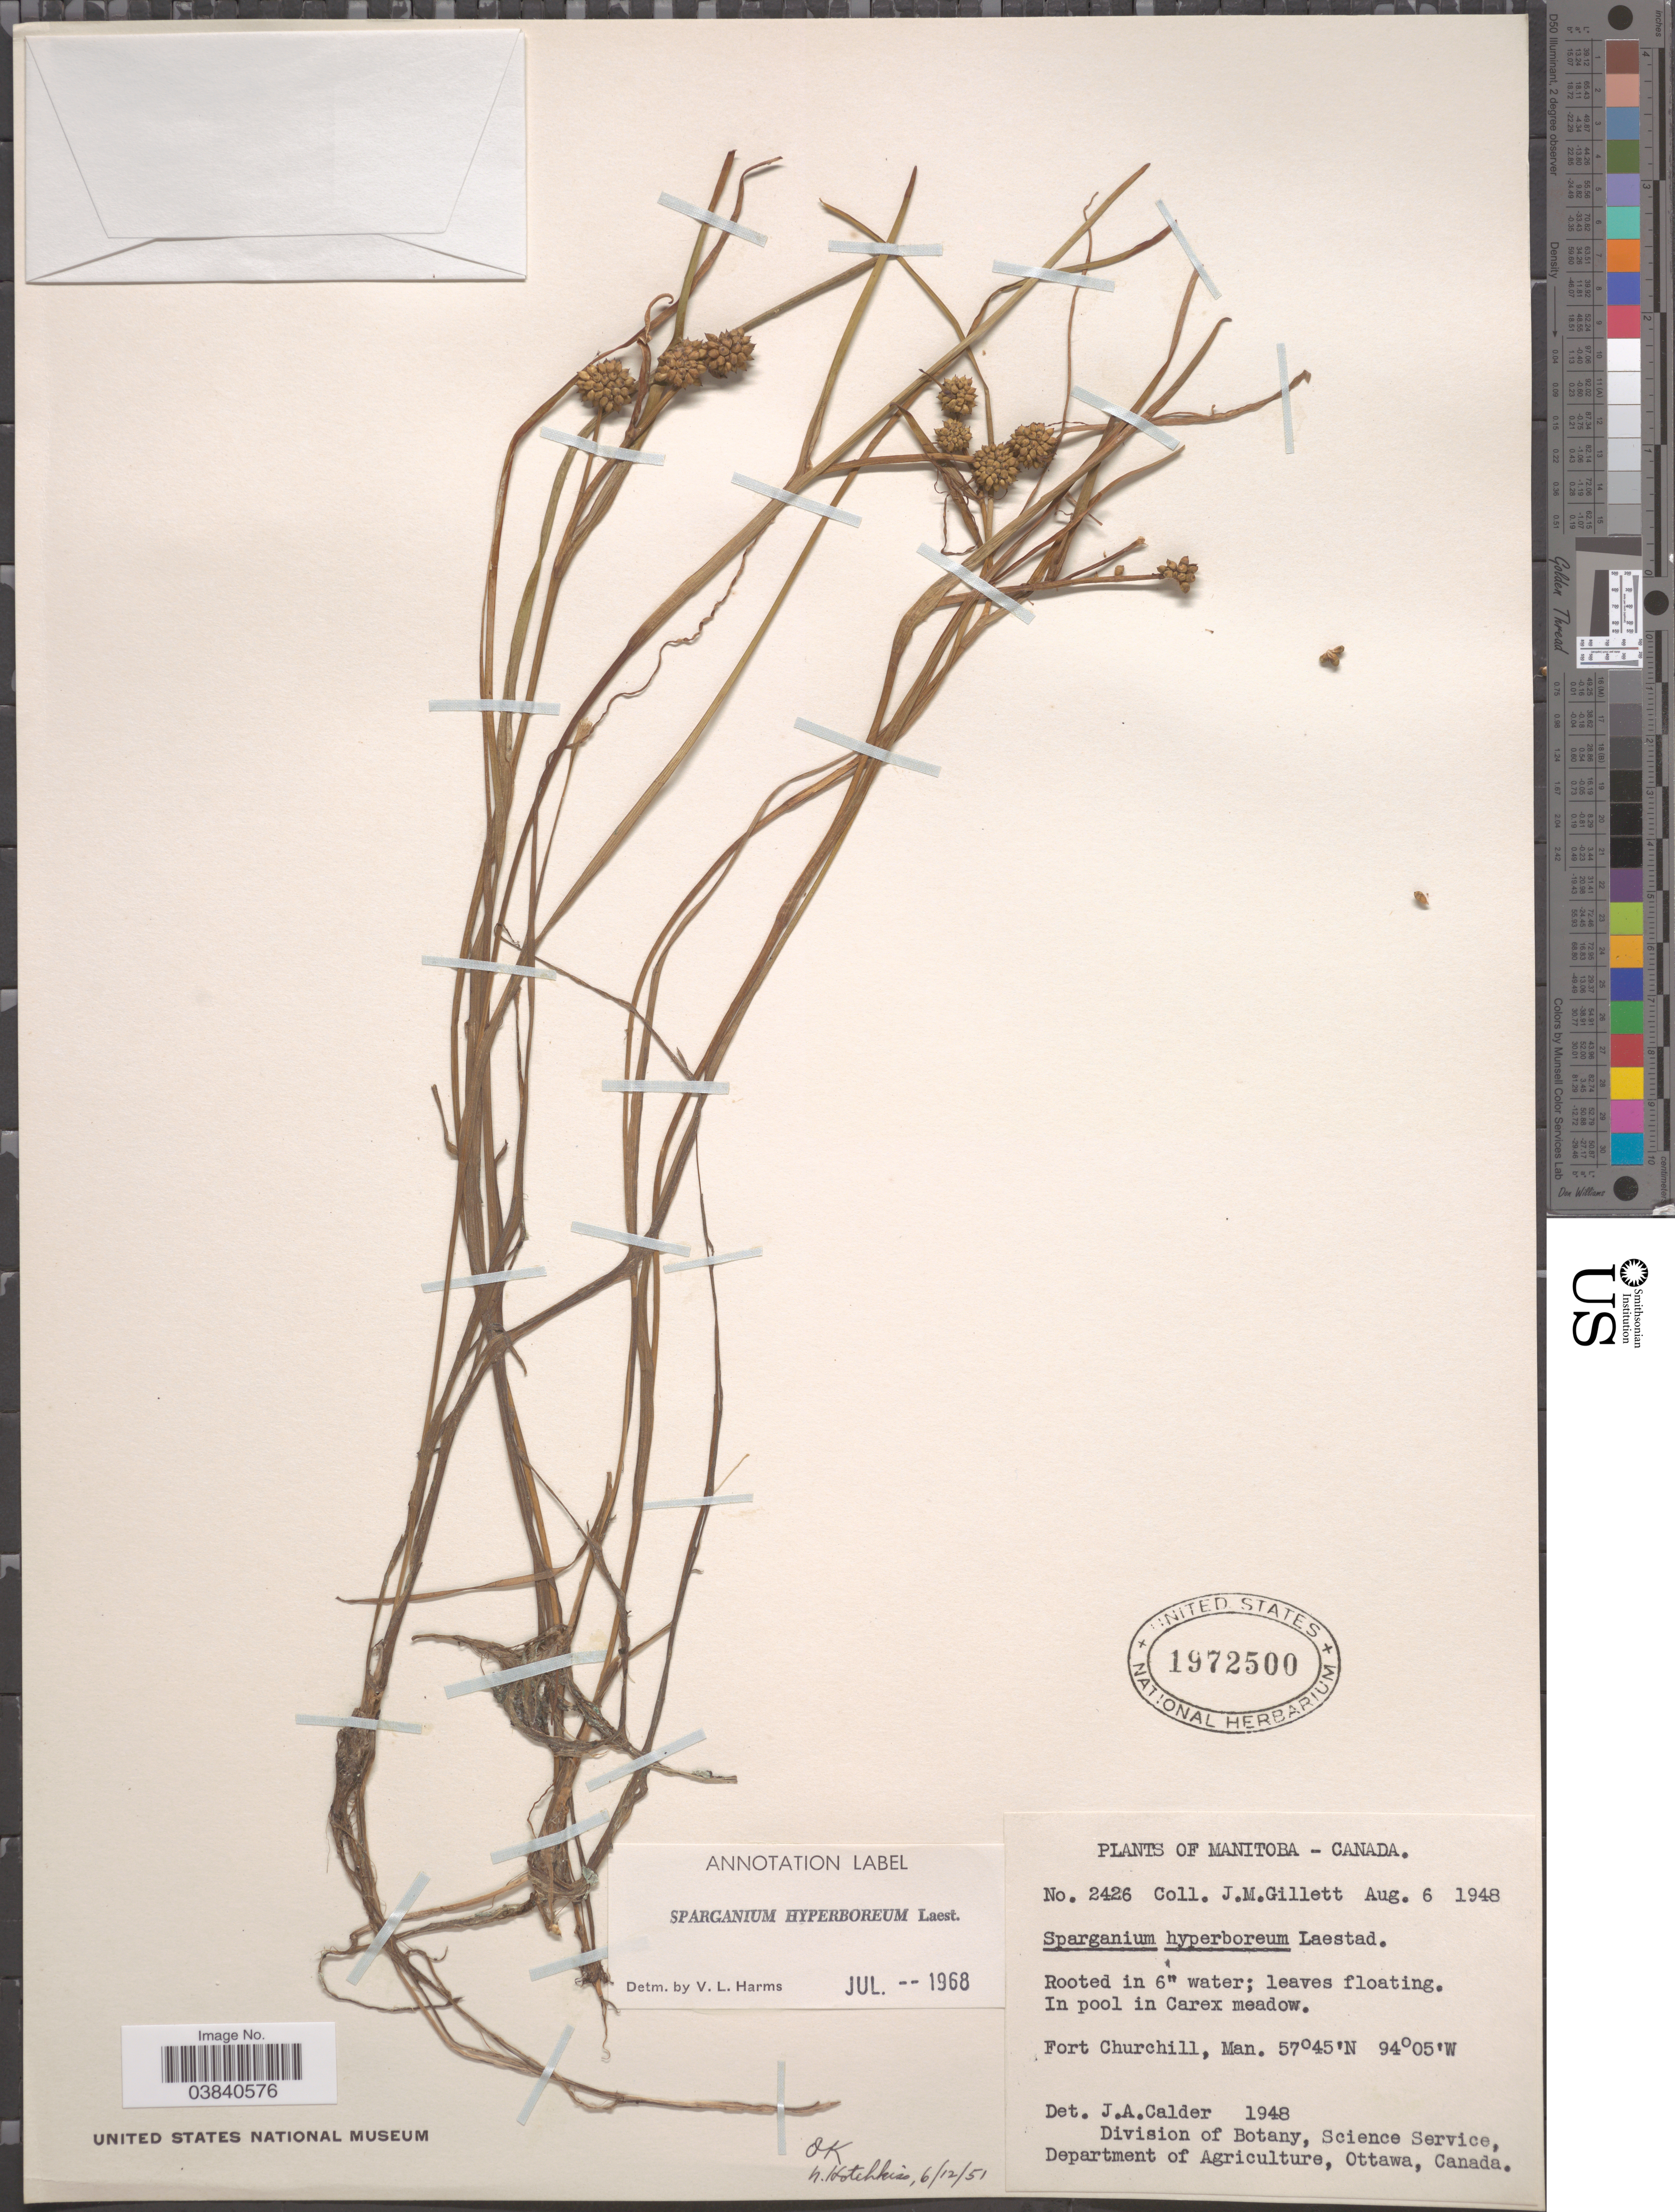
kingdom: Plantae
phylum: Tracheophyta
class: Liliopsida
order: Poales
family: Typhaceae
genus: Sparganium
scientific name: Sparganium hyperboreum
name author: Beurl. ex Laest.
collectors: J. M. Gillett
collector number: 2426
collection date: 1948-08-06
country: Canada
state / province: Manitoba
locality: Fort Churchill.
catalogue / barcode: US 1972500